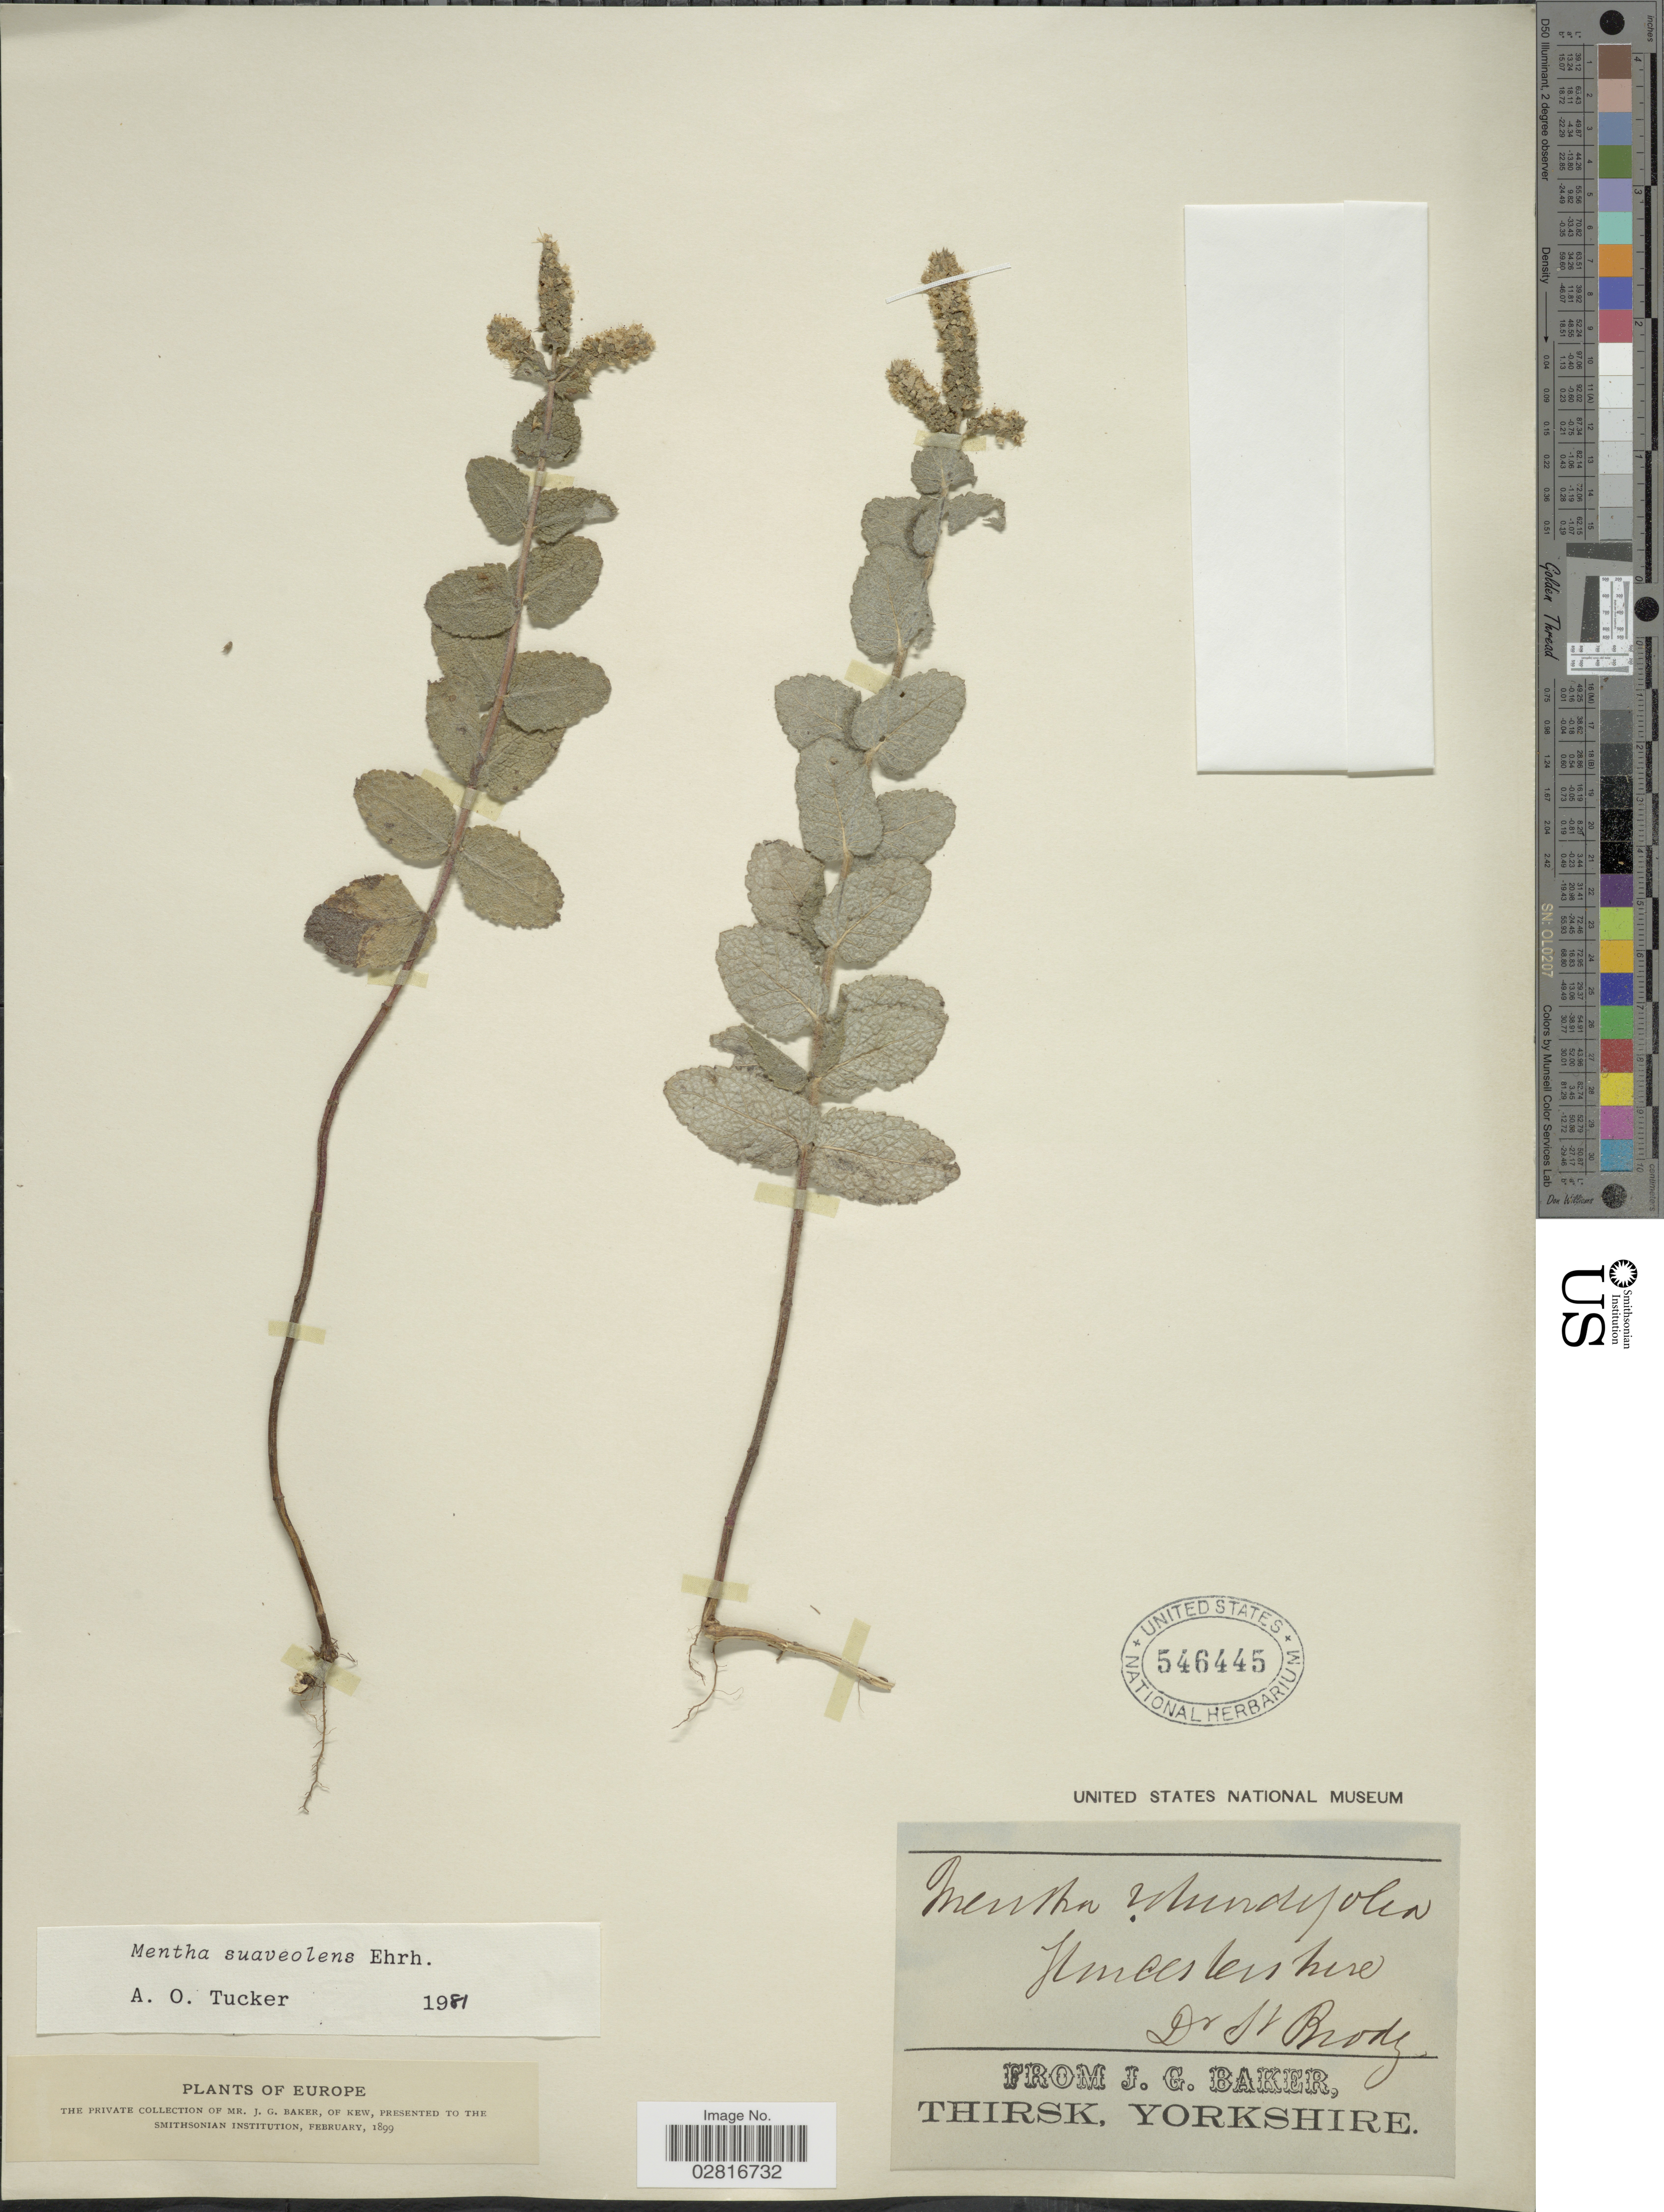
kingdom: Plantae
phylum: Tracheophyta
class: Magnoliopsida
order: Lamiales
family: Lamiaceae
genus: Mentha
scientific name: Mentha suaveolens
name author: Ehrh.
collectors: S. Brody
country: United Kingdom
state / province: England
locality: Europe. Gloucestershire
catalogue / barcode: US 546445